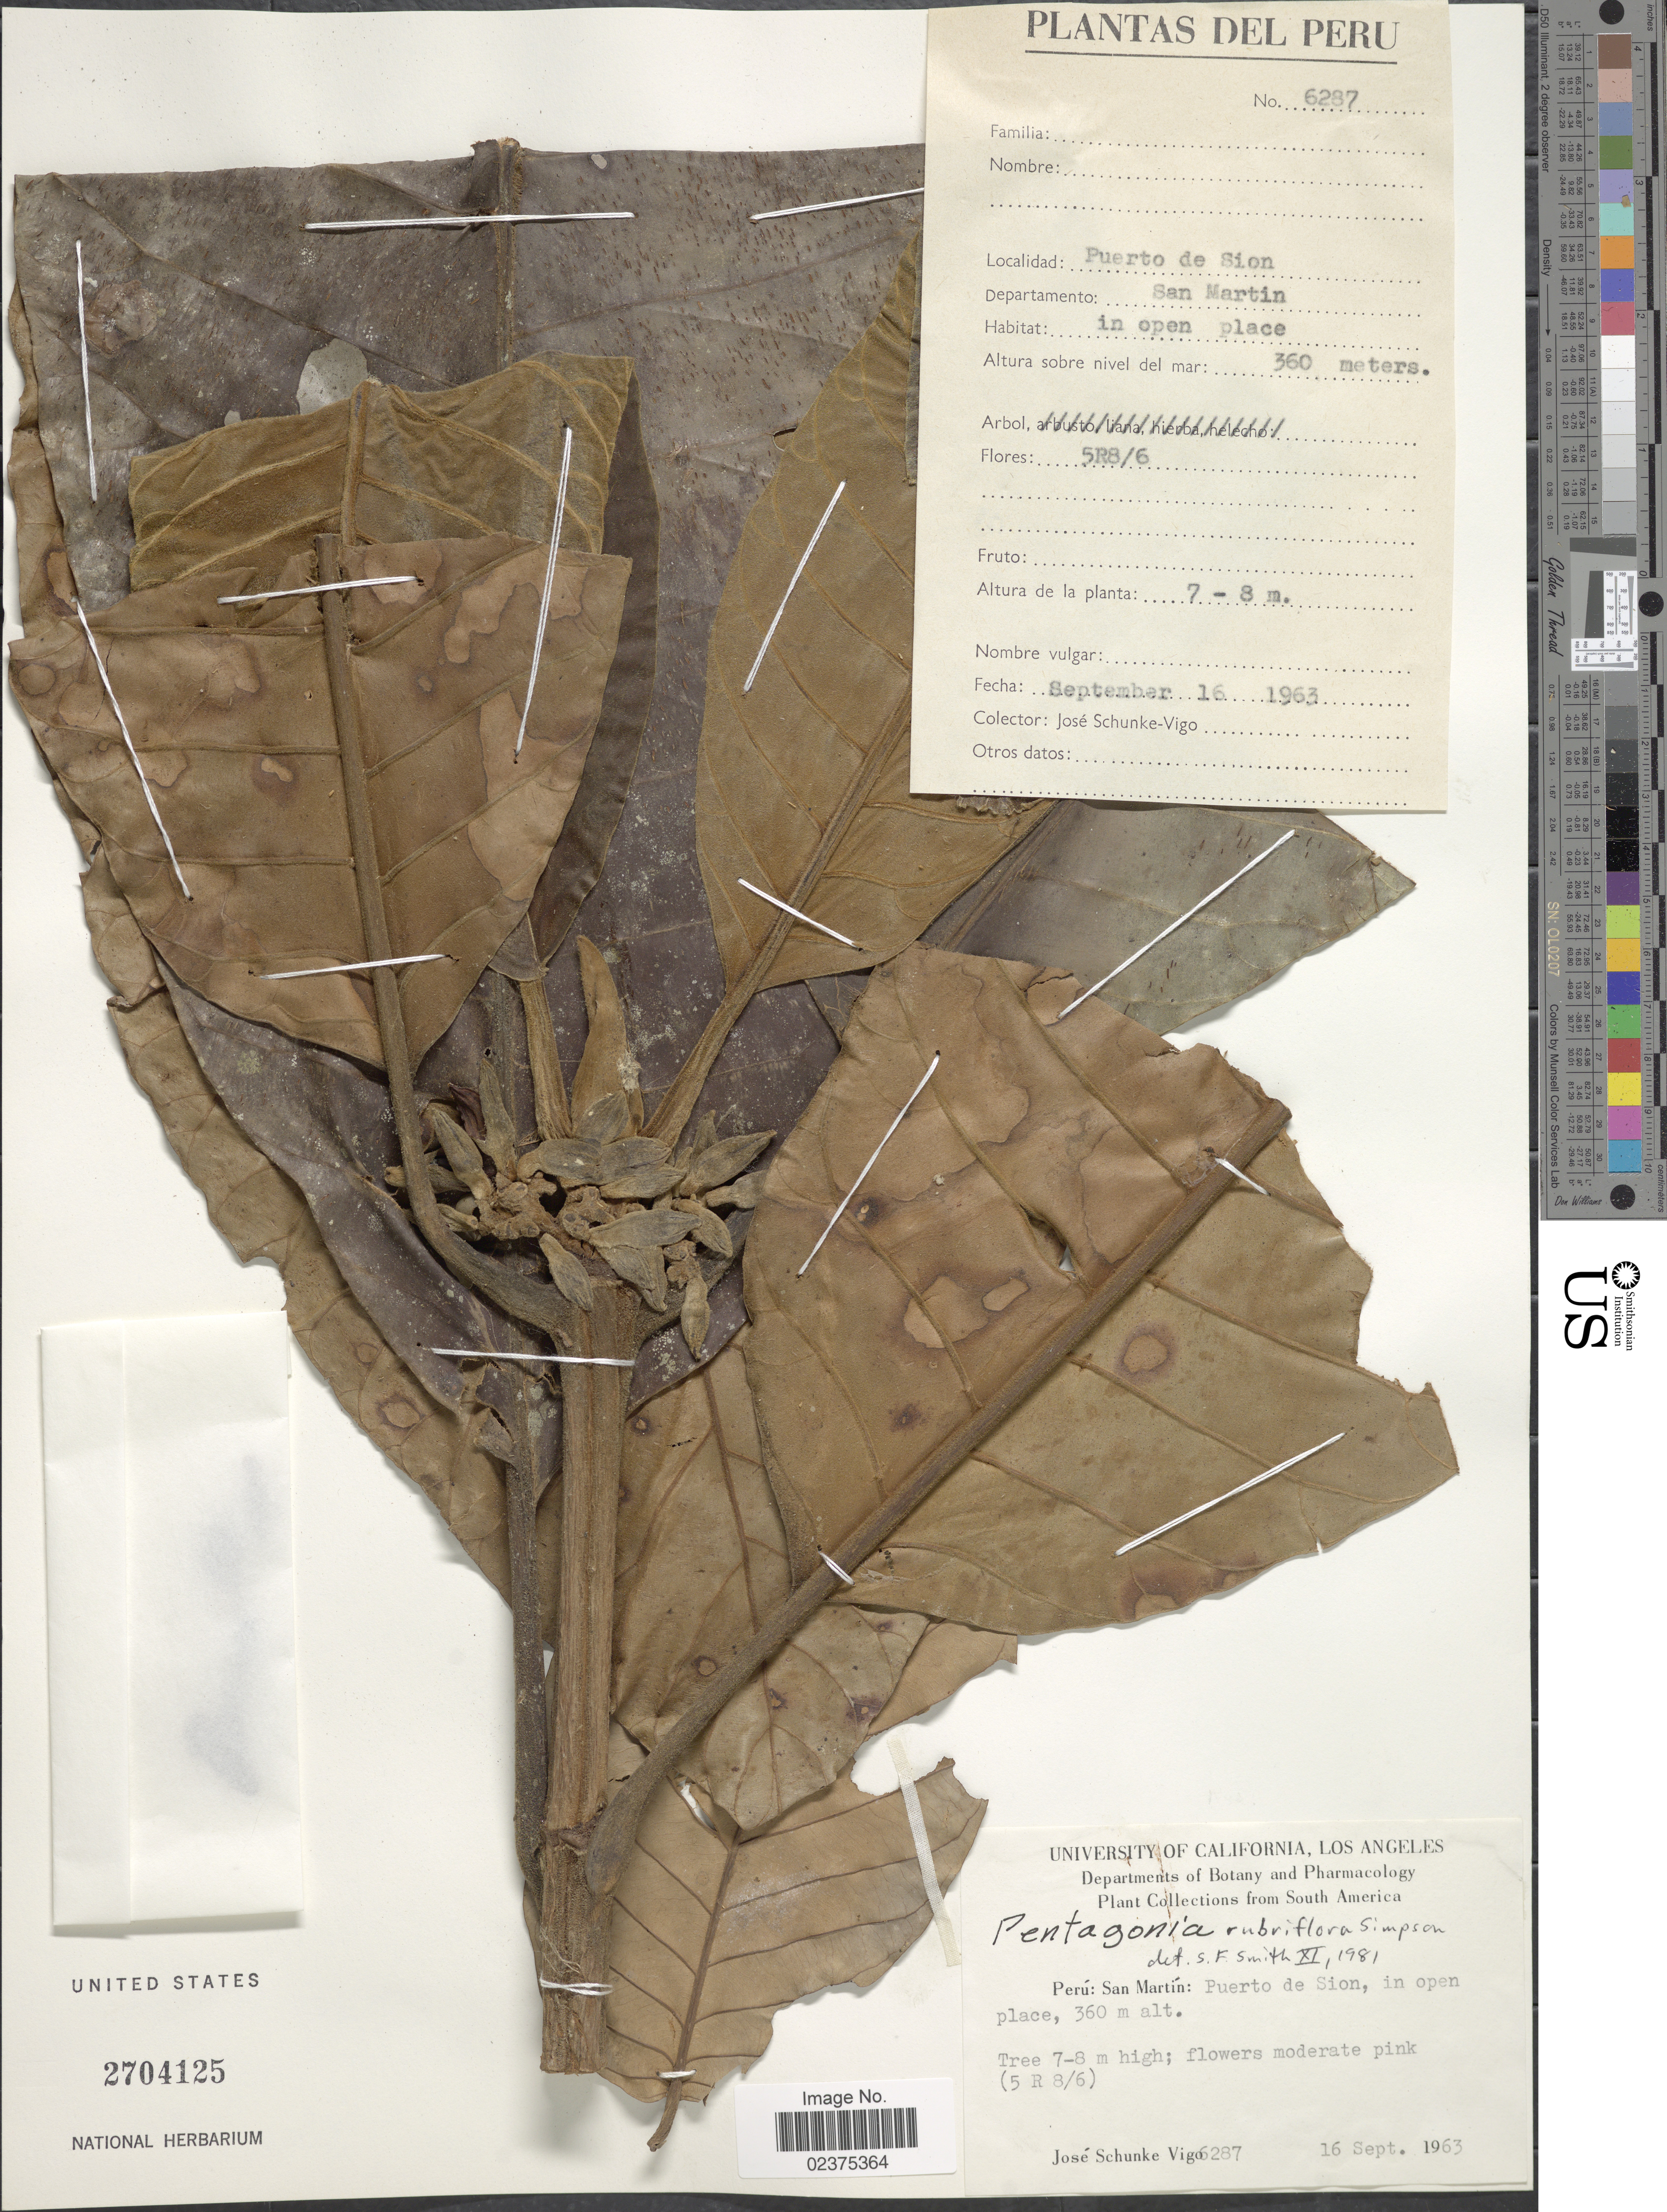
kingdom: Plantae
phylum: Tracheophyta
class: Magnoliopsida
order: Gentianales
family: Rubiaceae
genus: Pentagonia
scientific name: Pentagonia rubriflora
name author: D.R. Simpson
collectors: J. Schunke Vigo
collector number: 6287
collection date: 1963-09-16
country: Peru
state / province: San Martín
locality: Peru, San Martin: Puerto de Sion, in open place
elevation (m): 360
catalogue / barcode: US 2704125